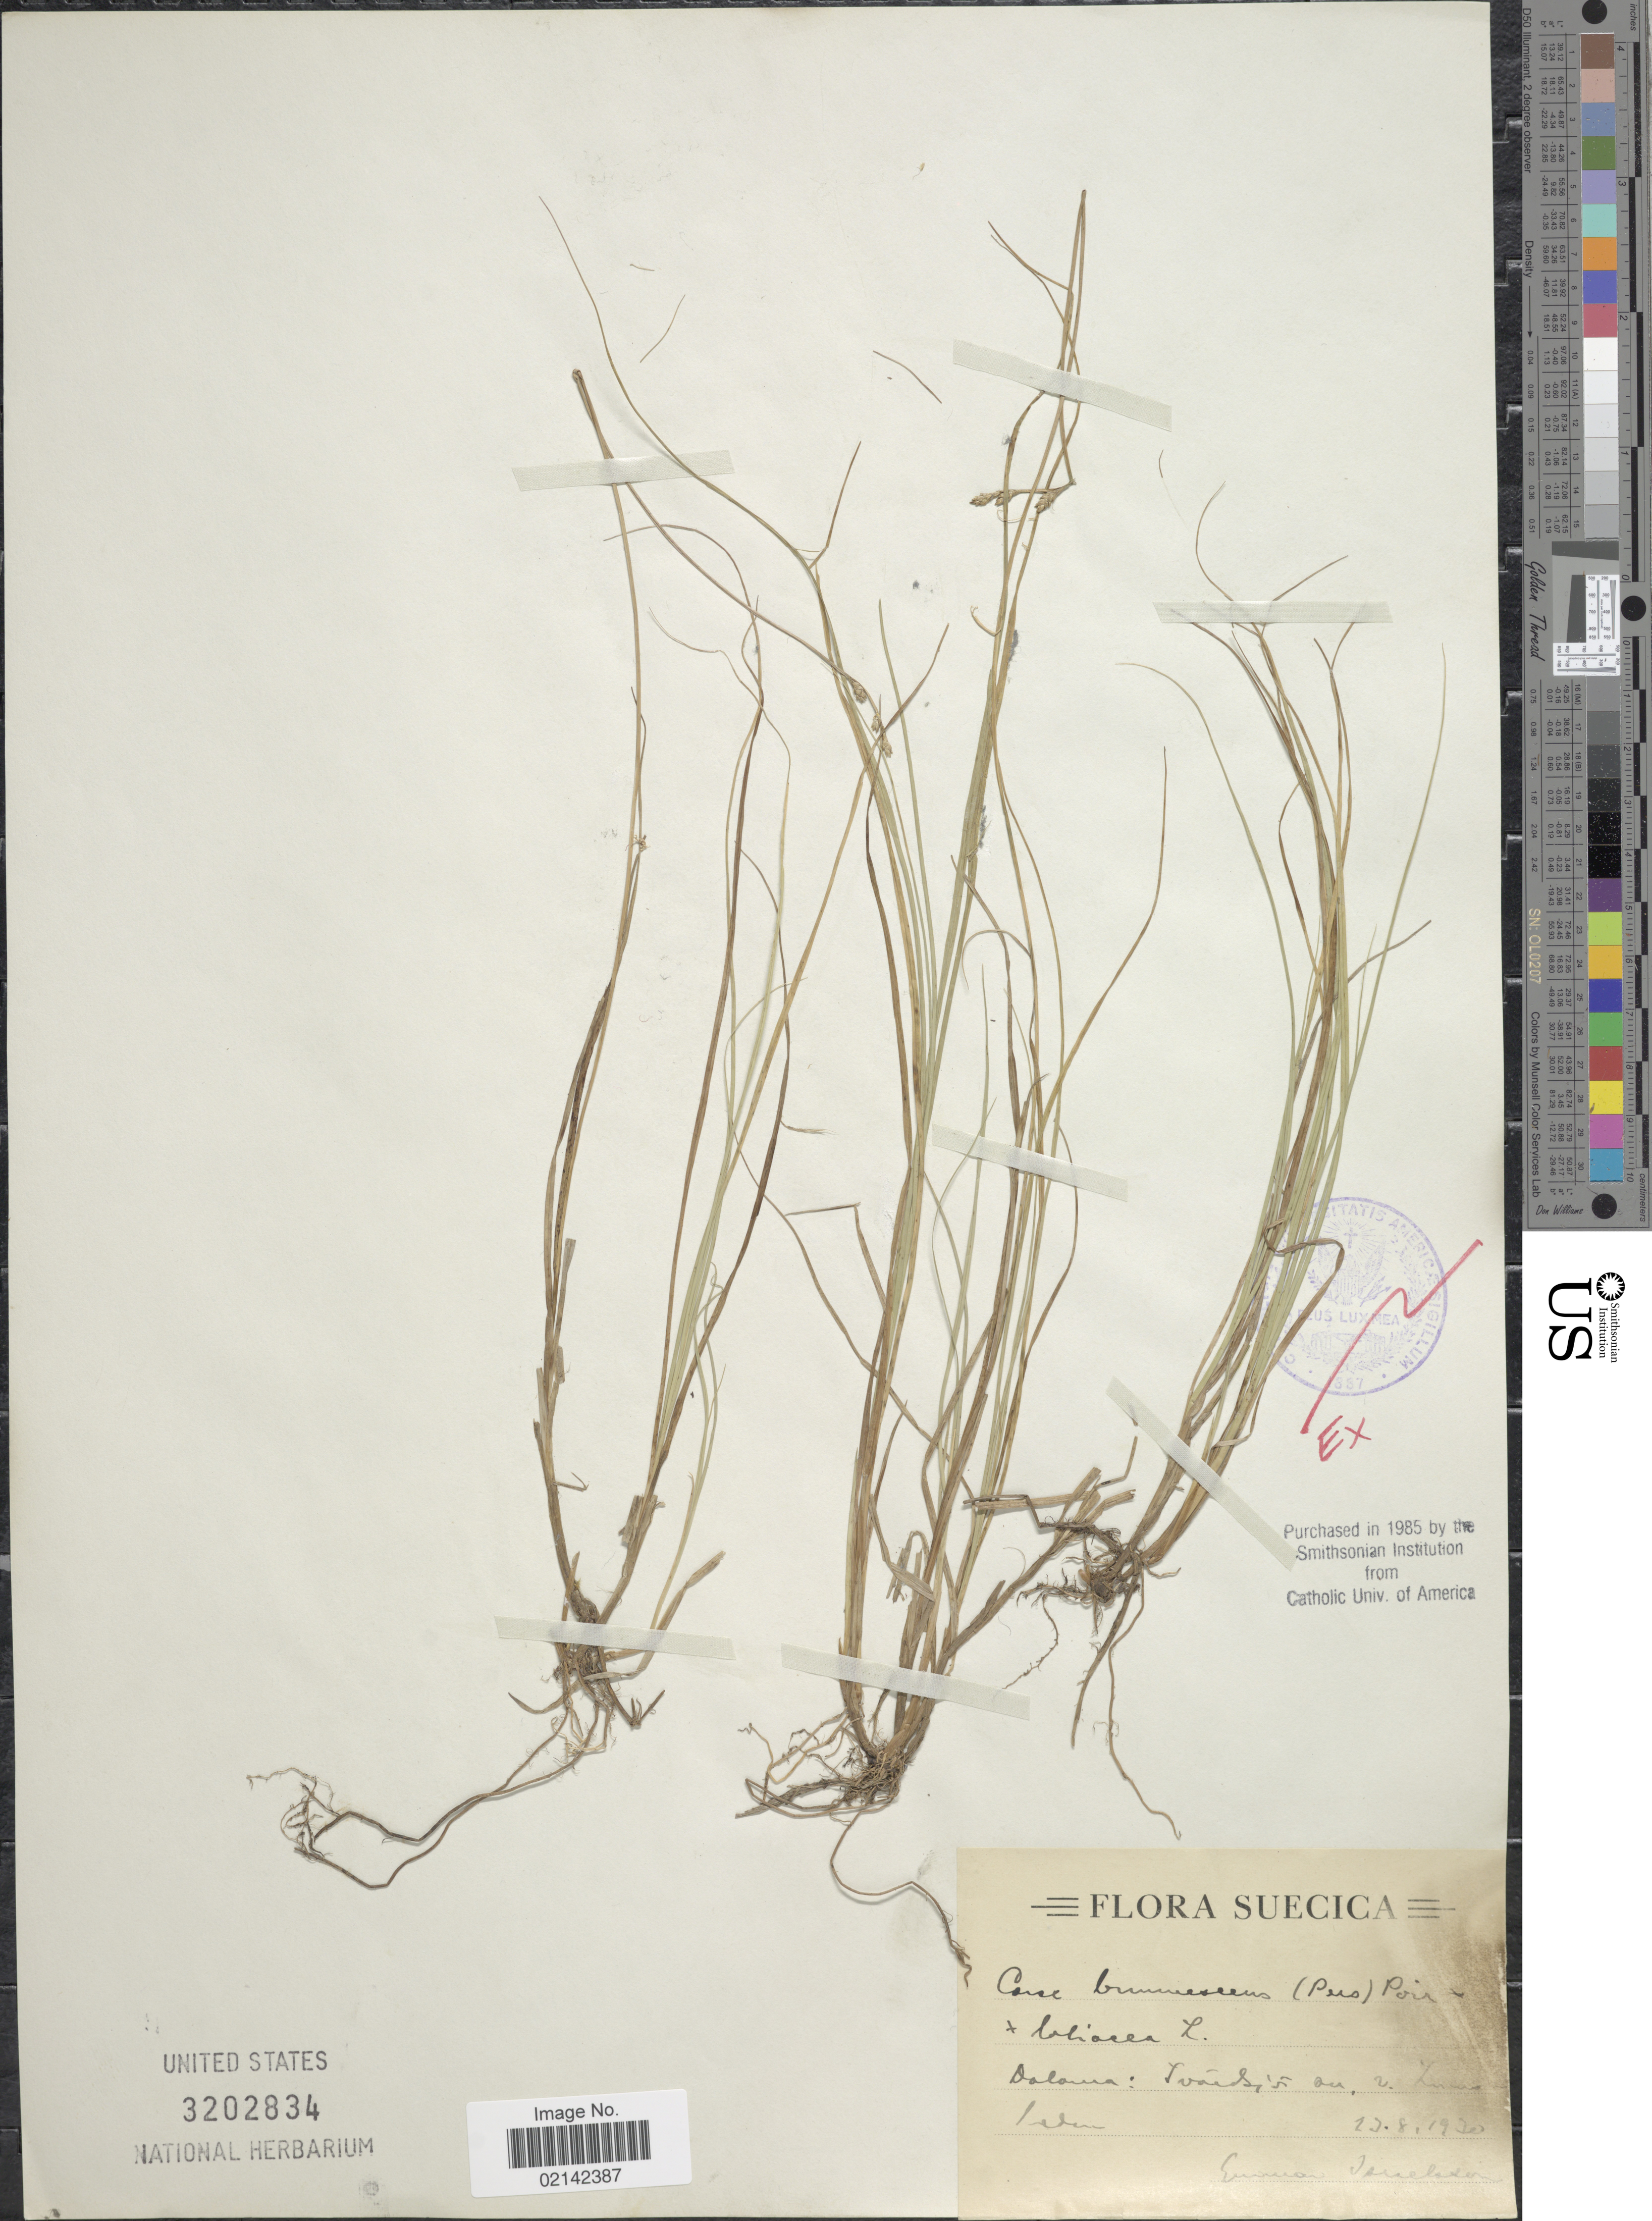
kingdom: Plantae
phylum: Tracheophyta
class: Liliopsida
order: Poales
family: Cyperaceae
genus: Carex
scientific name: Carex brunnescens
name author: (Pers.) Poir.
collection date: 1930-08-23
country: Sweden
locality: Dalarma: Svardsjo sn. v. Lamasleden [interpreted]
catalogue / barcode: US 3202834